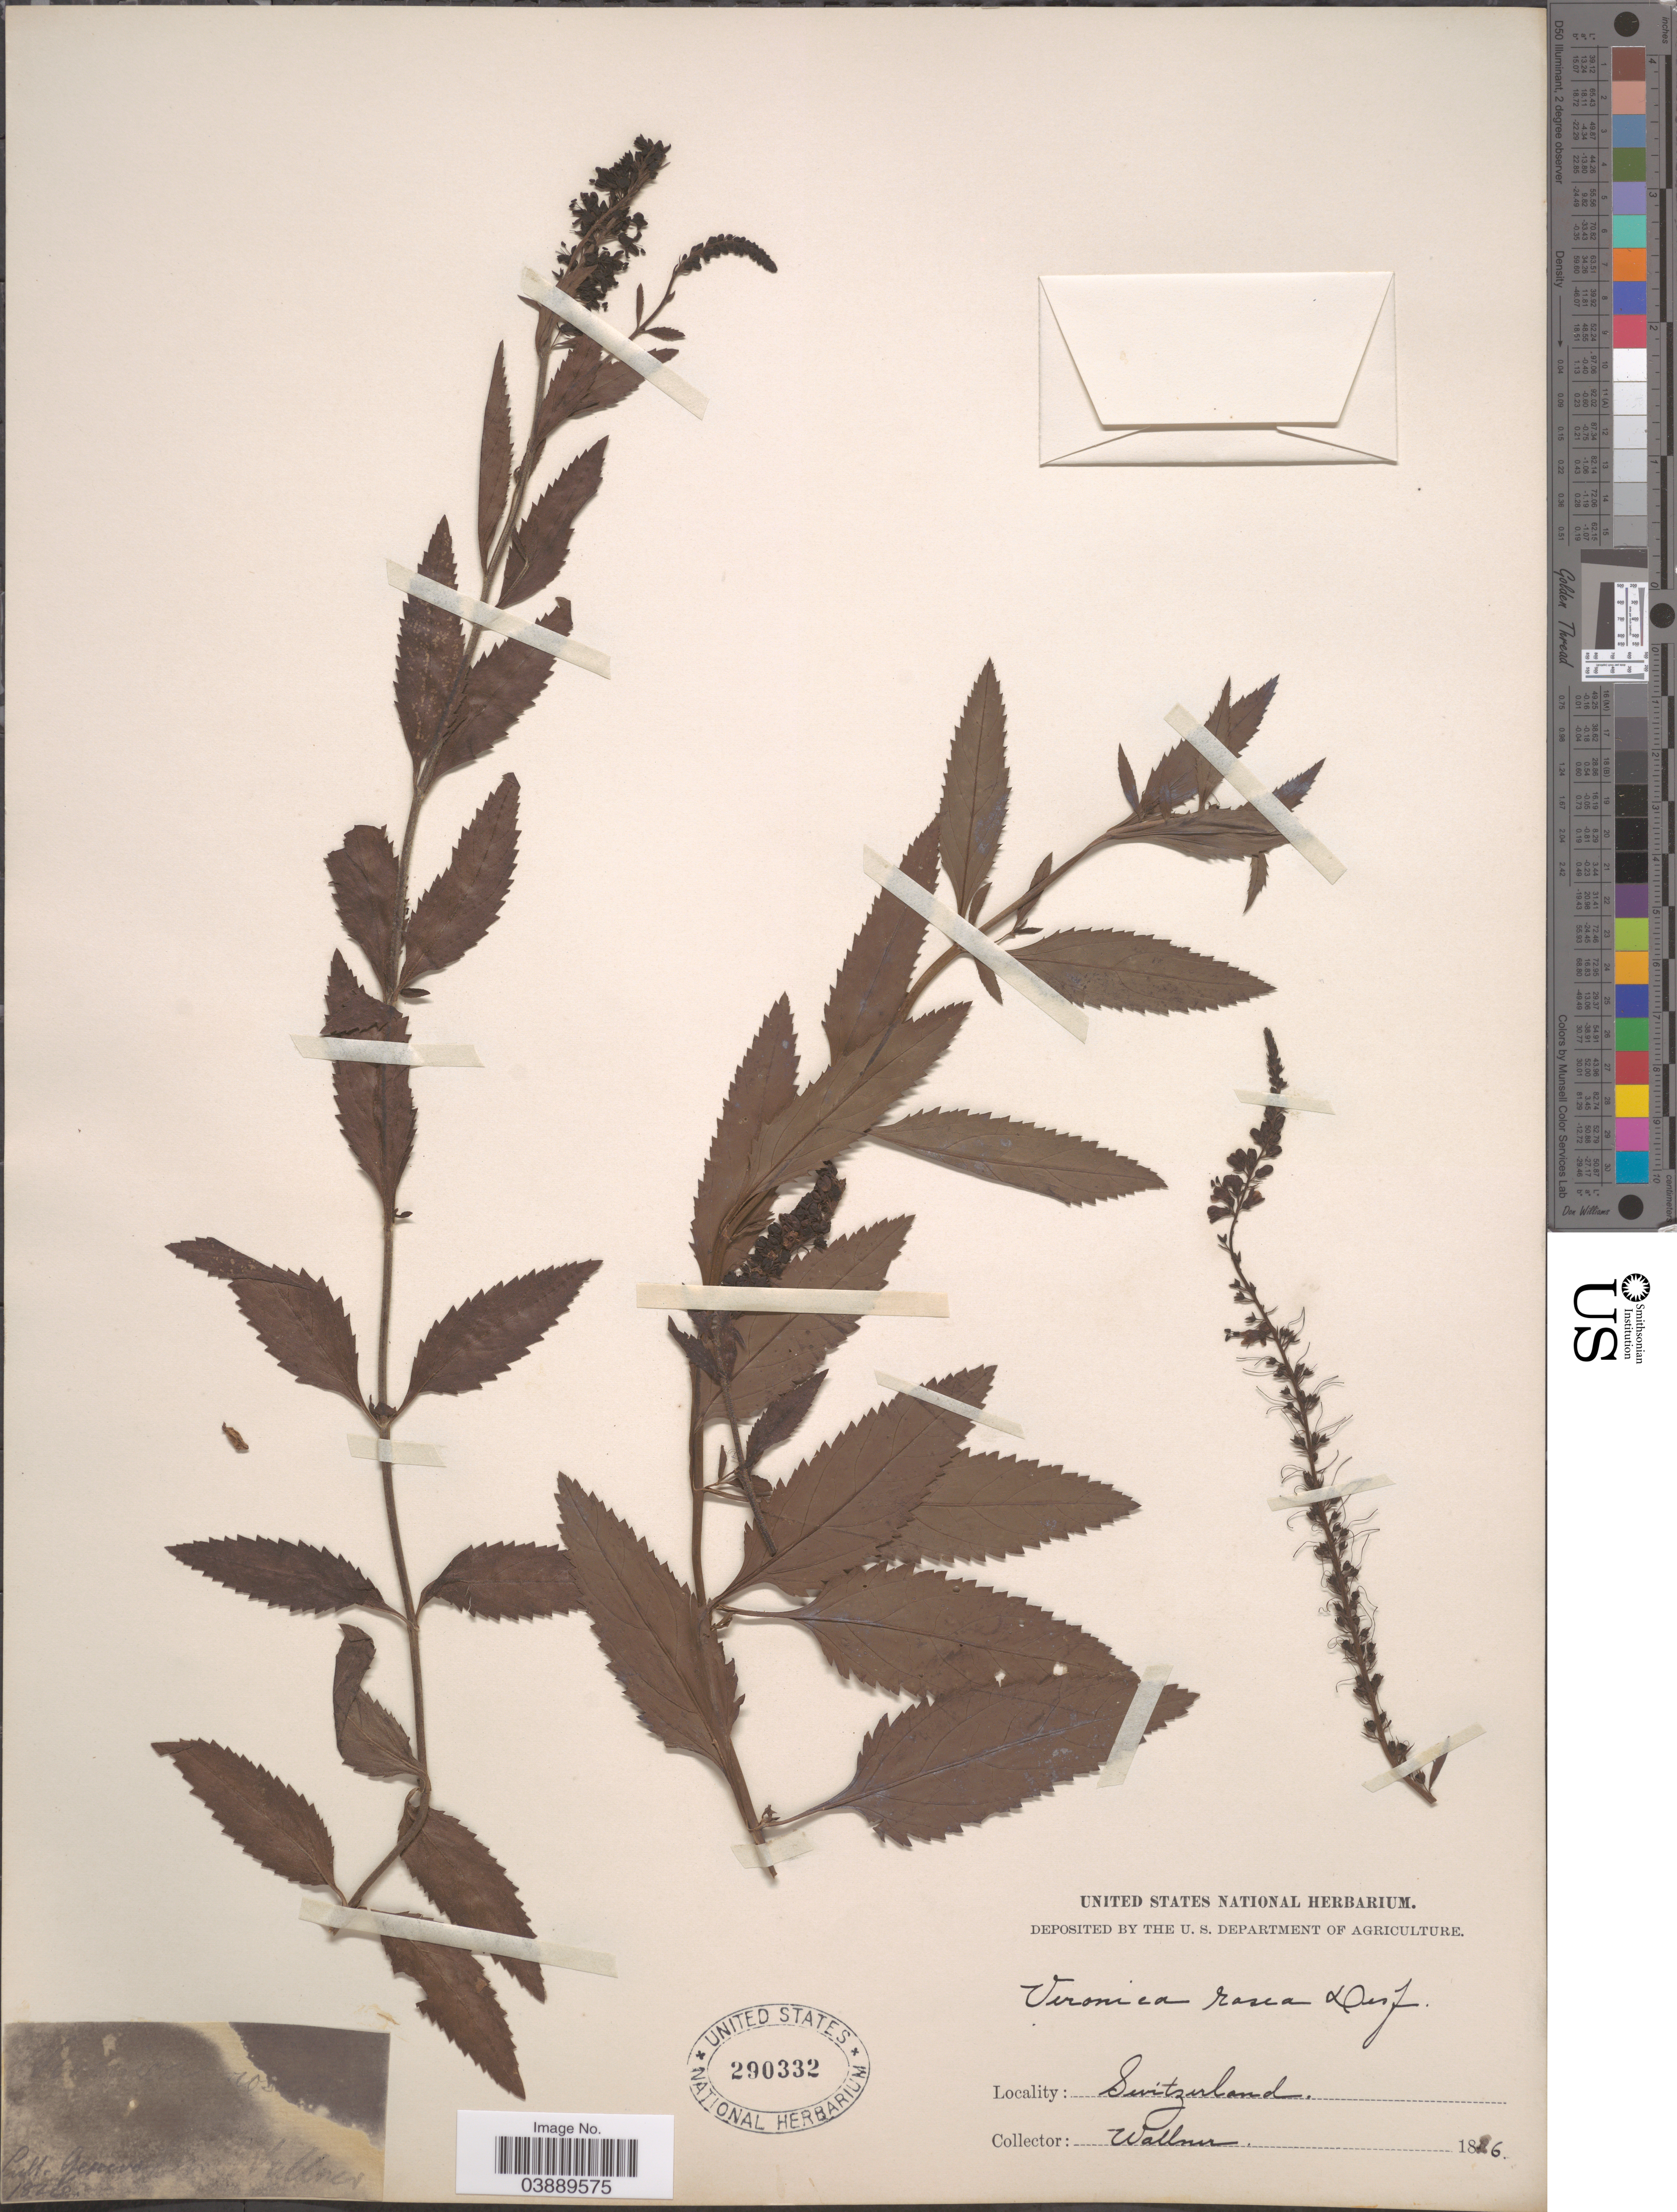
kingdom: Plantae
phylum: Tracheophyta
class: Magnoliopsida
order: Lamiales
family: Plantaginaceae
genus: Veronica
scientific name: Veronica rosea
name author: Desf.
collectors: Wallner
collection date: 1826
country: Switzerland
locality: Geneva.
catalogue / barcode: US 290332